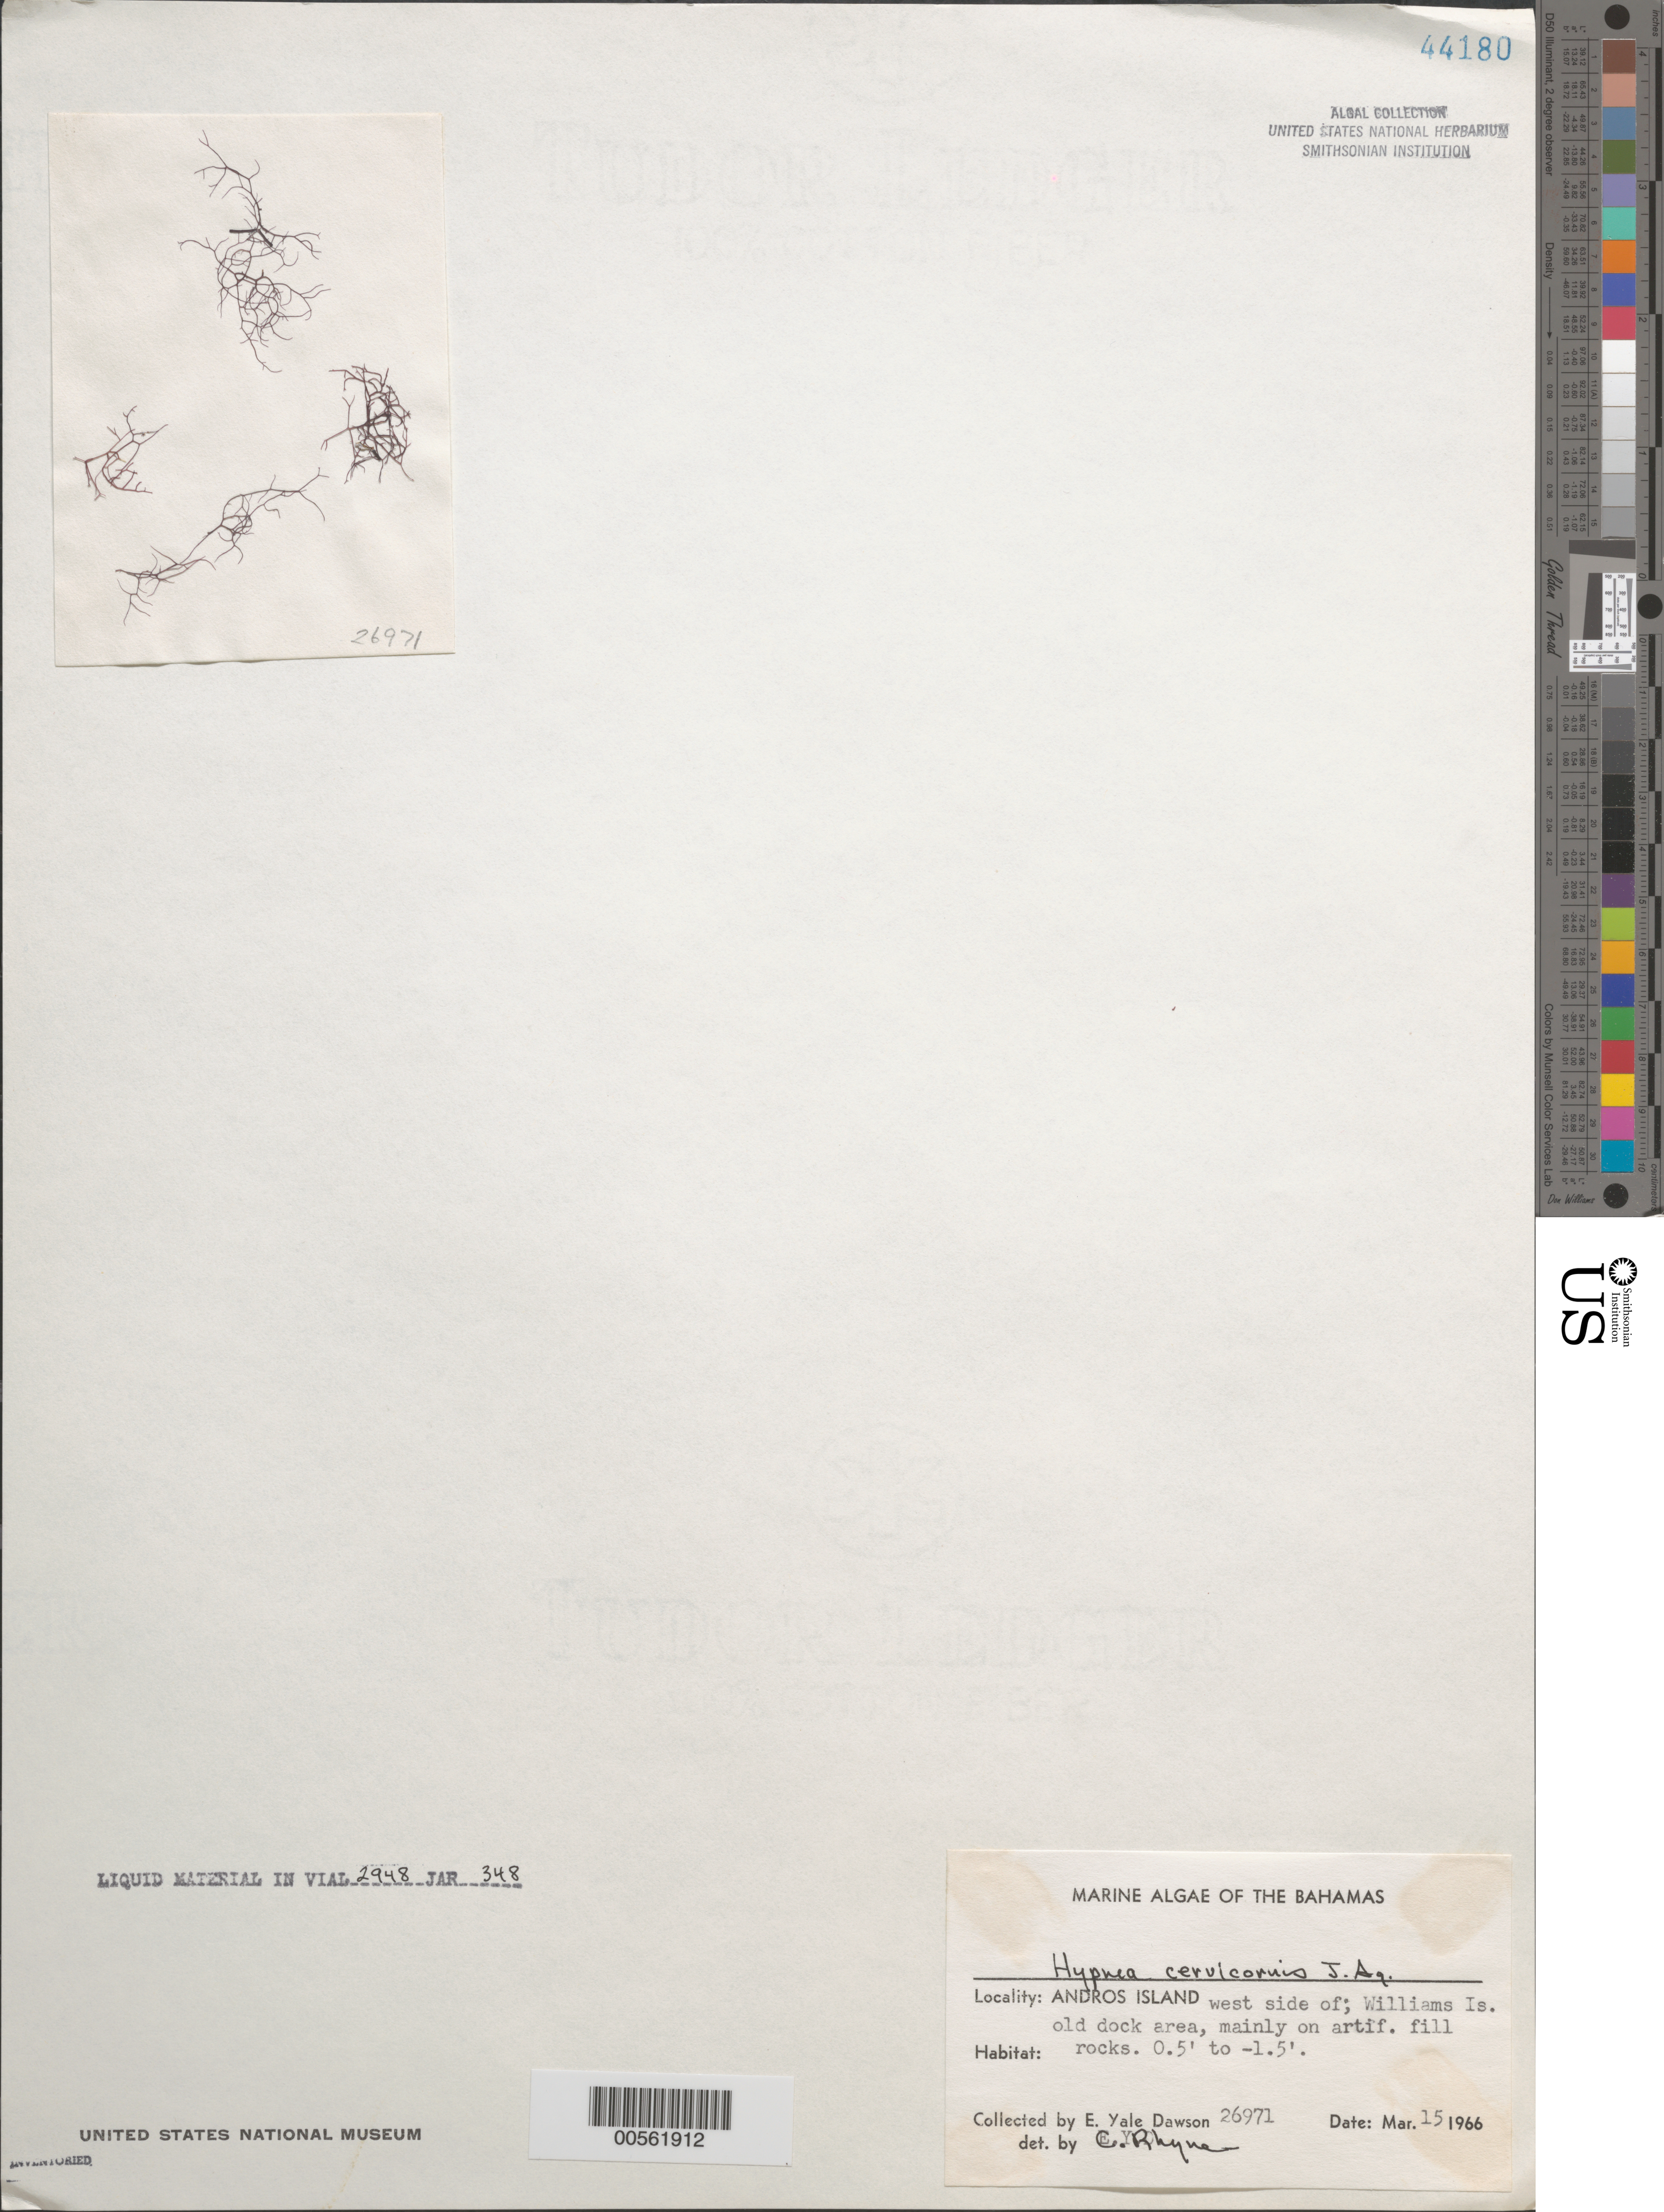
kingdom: Plantae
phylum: Rhodophyta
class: Florideophyceae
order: Gigartinales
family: Cystocloniaceae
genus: Hypnea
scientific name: Hypnea cervicornis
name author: J. Agardh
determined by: Rhyne, C. F.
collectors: E. Y. Dawson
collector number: EYD 26971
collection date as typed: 15 Mar 1966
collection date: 1966-03-15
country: Bahamas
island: Andros Island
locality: West side of Andros Island, Williams Island old dock area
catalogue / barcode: US 44180